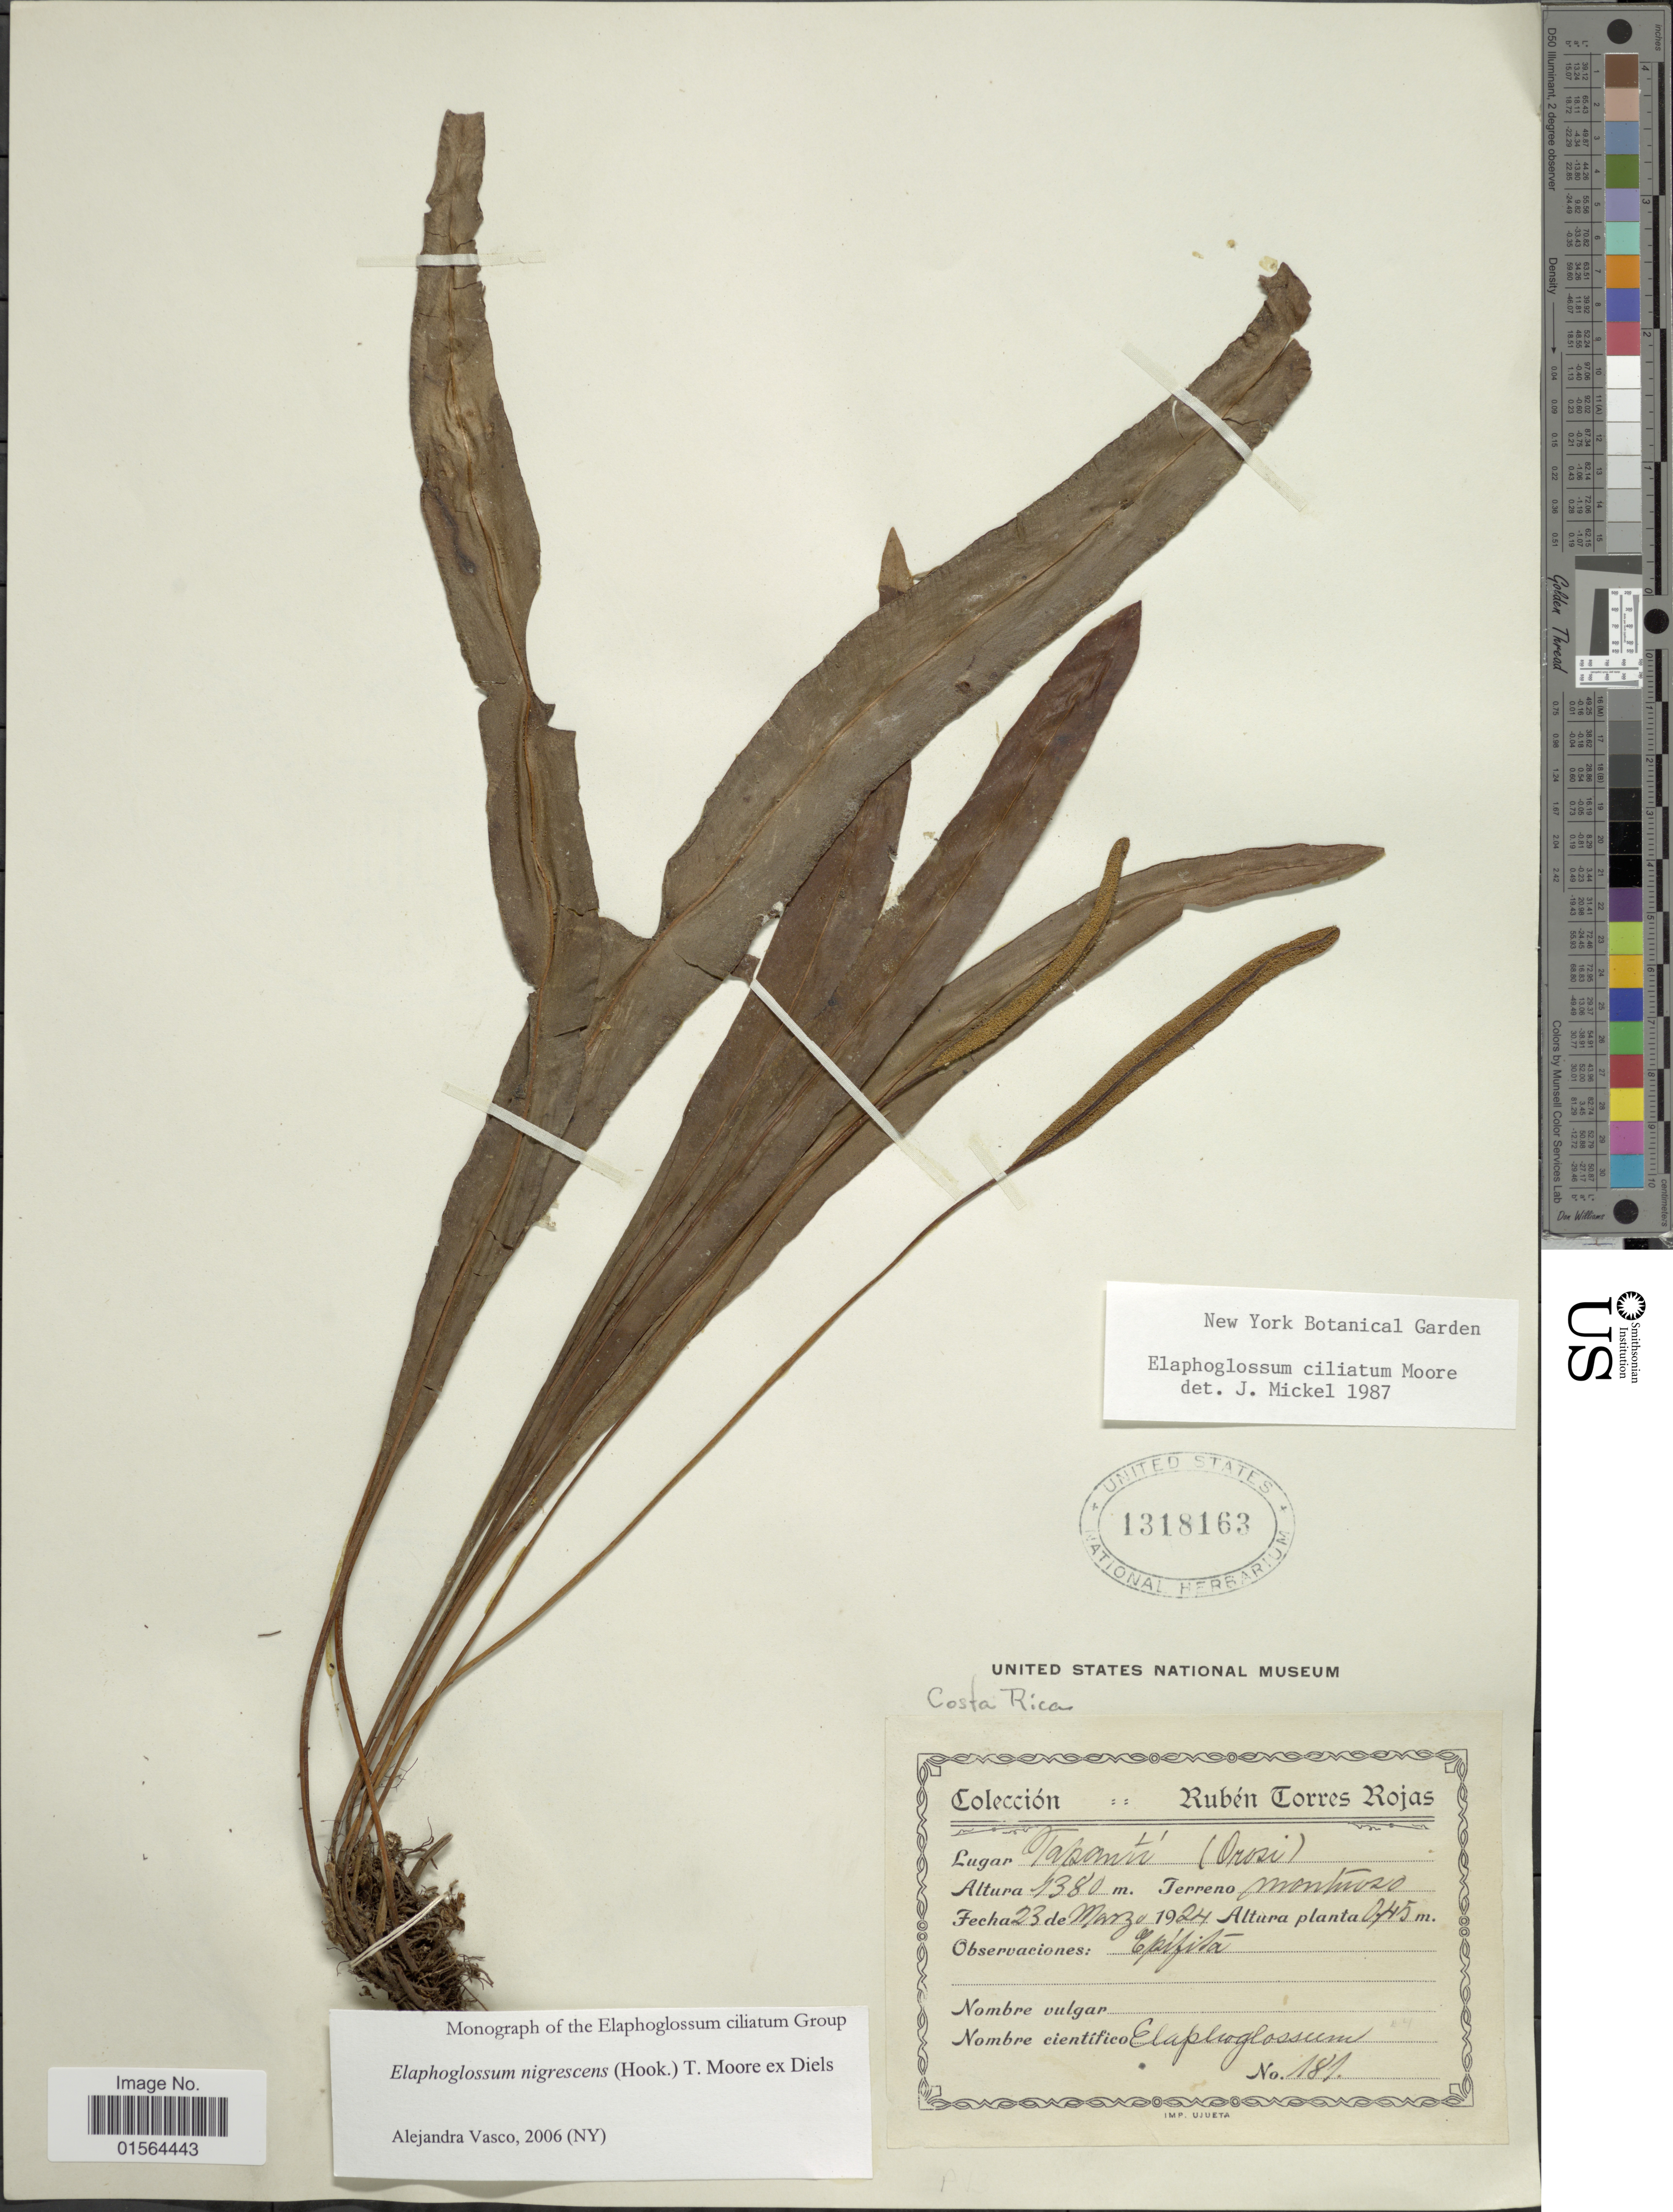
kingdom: Plantae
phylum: Tracheophyta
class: Polypodiopsida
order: Polypodiales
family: Dryopteridaceae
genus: Elaphoglossum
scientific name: Elaphoglossum nigrescens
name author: (Hook.) T. Moore ex Diels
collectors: R. Torres Rojas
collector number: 181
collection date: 1924-03-23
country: Costa Rica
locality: Tapanti (Orosi)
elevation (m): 1380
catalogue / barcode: US 1318163